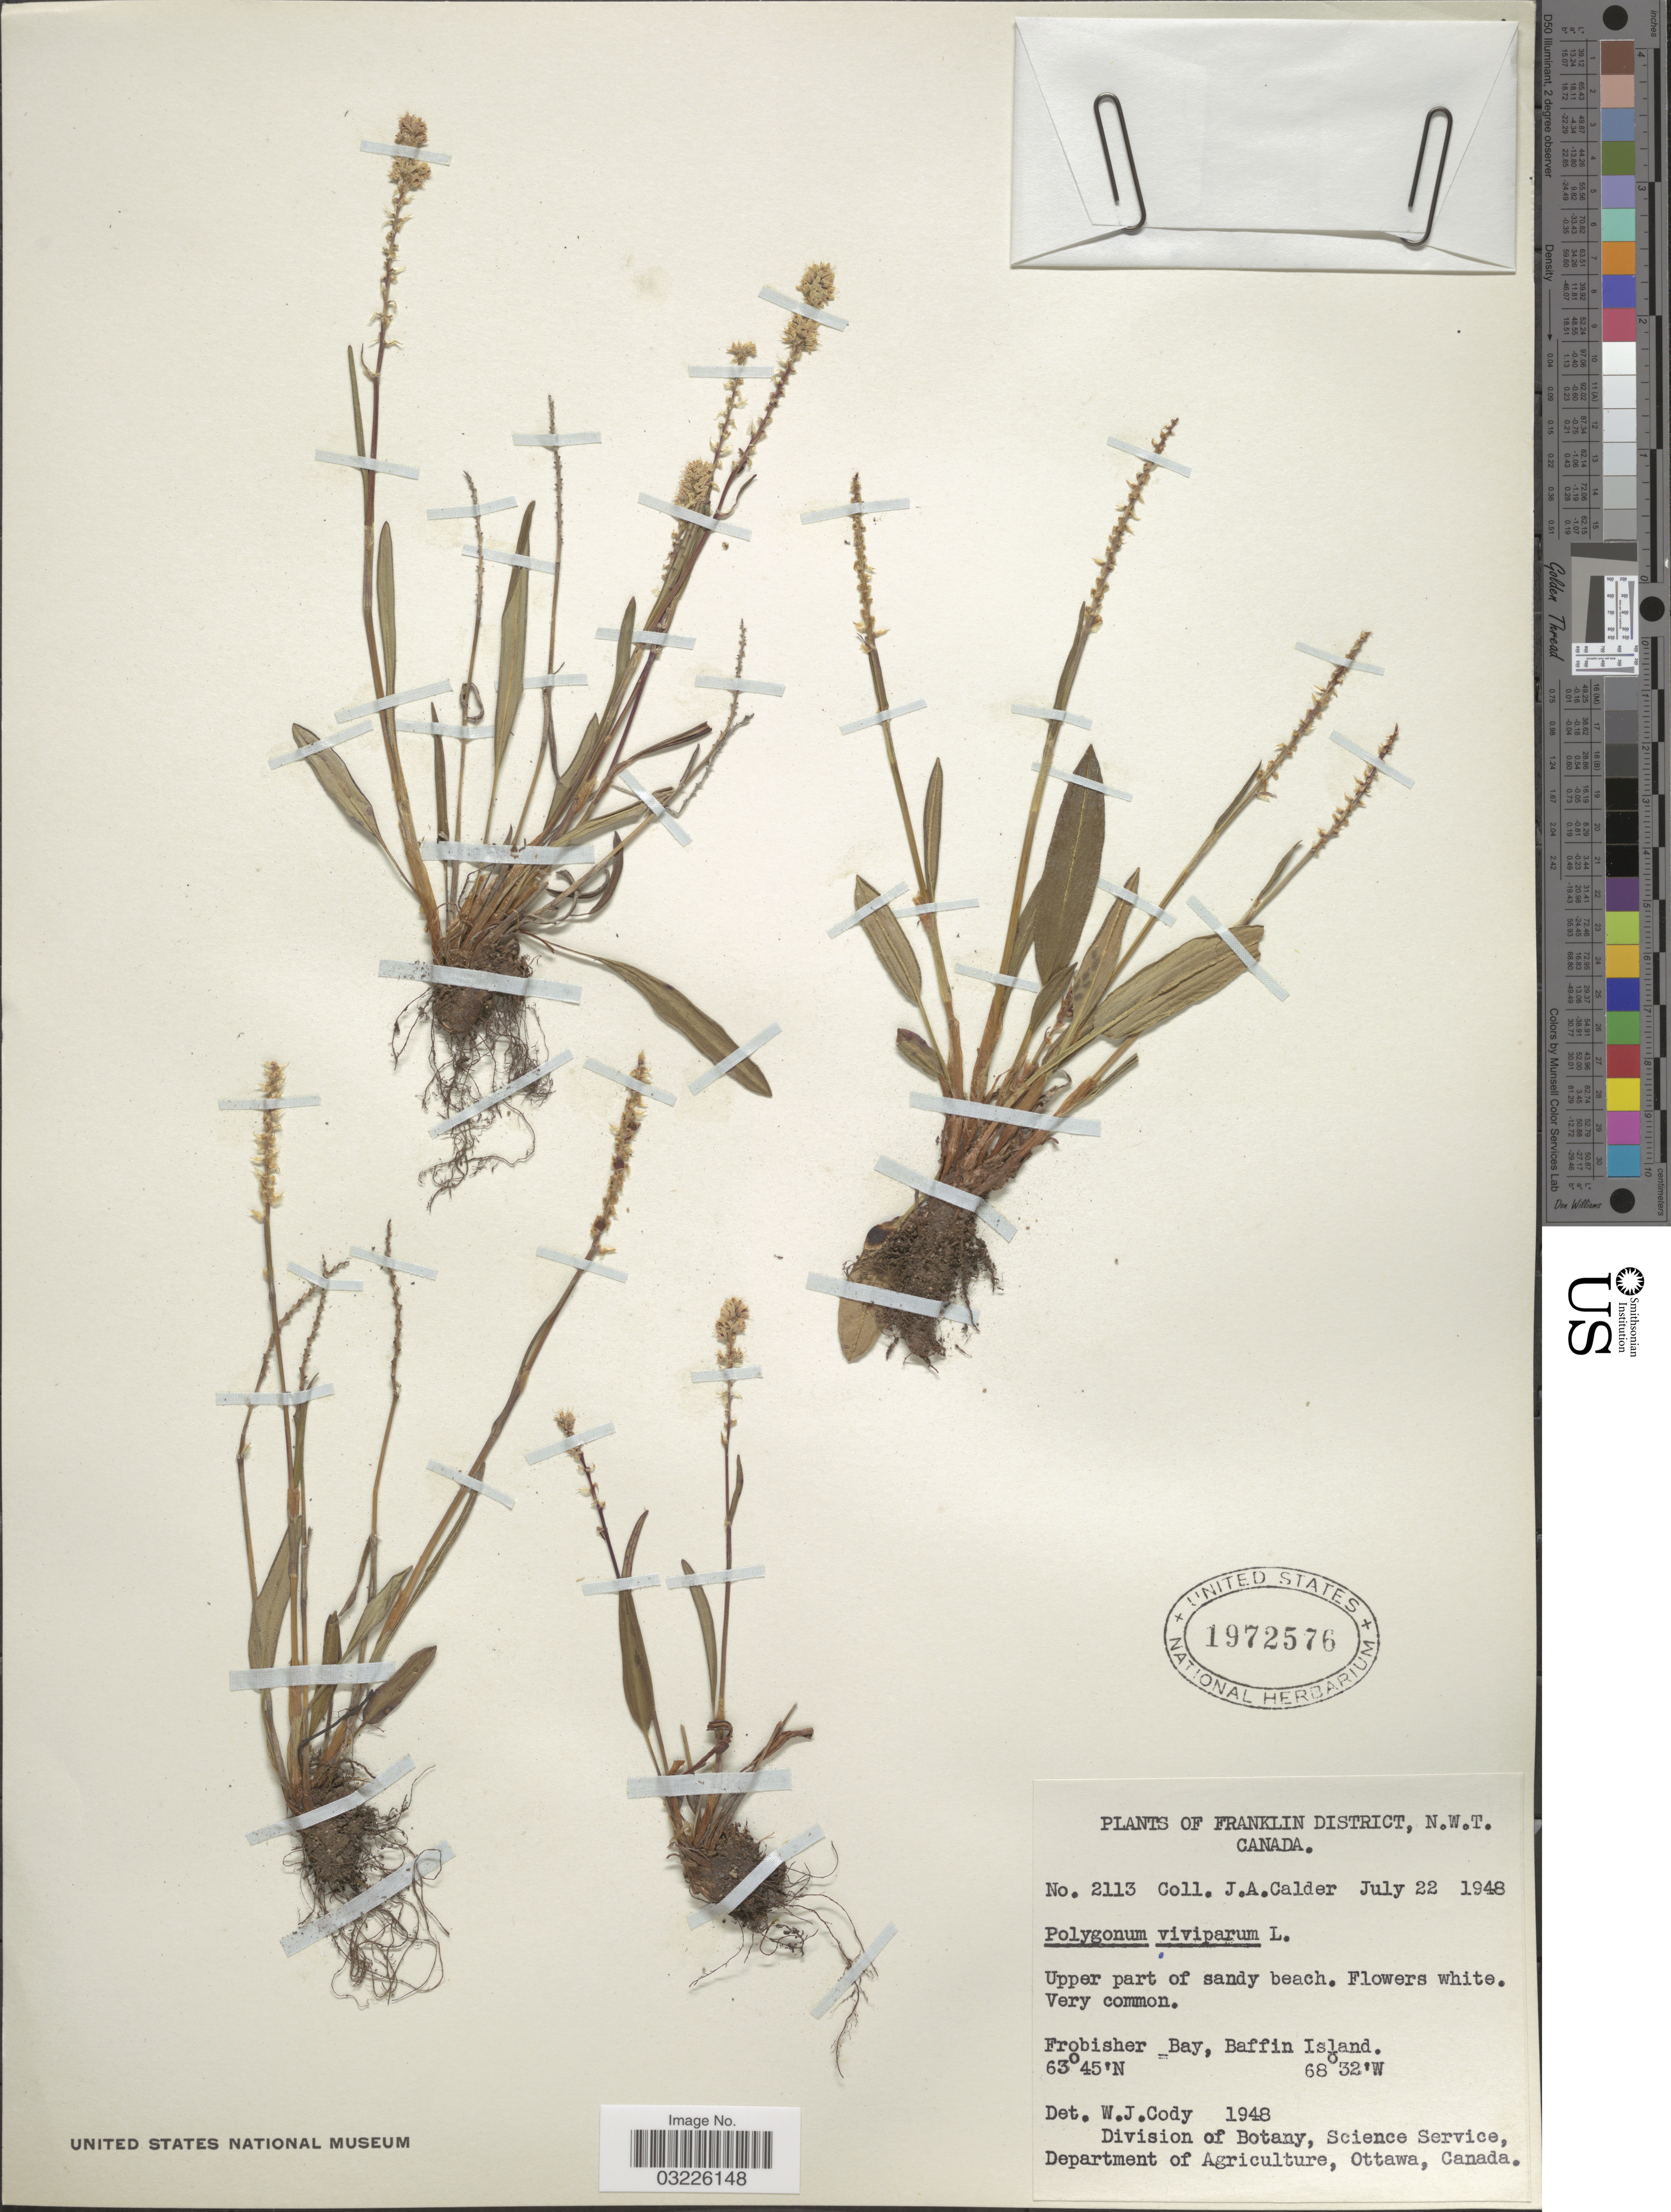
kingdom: Plantae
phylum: Tracheophyta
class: Magnoliopsida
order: Caryophyllales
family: Polygonaceae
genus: Bistorta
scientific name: Bistorta vivipara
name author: (L.) Delarbre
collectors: J. A. Calder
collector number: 2113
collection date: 1948-07-22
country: Canada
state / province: Northwest Territories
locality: Franklin District. Frobisher Bay, Baffin Island.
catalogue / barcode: US 1972576